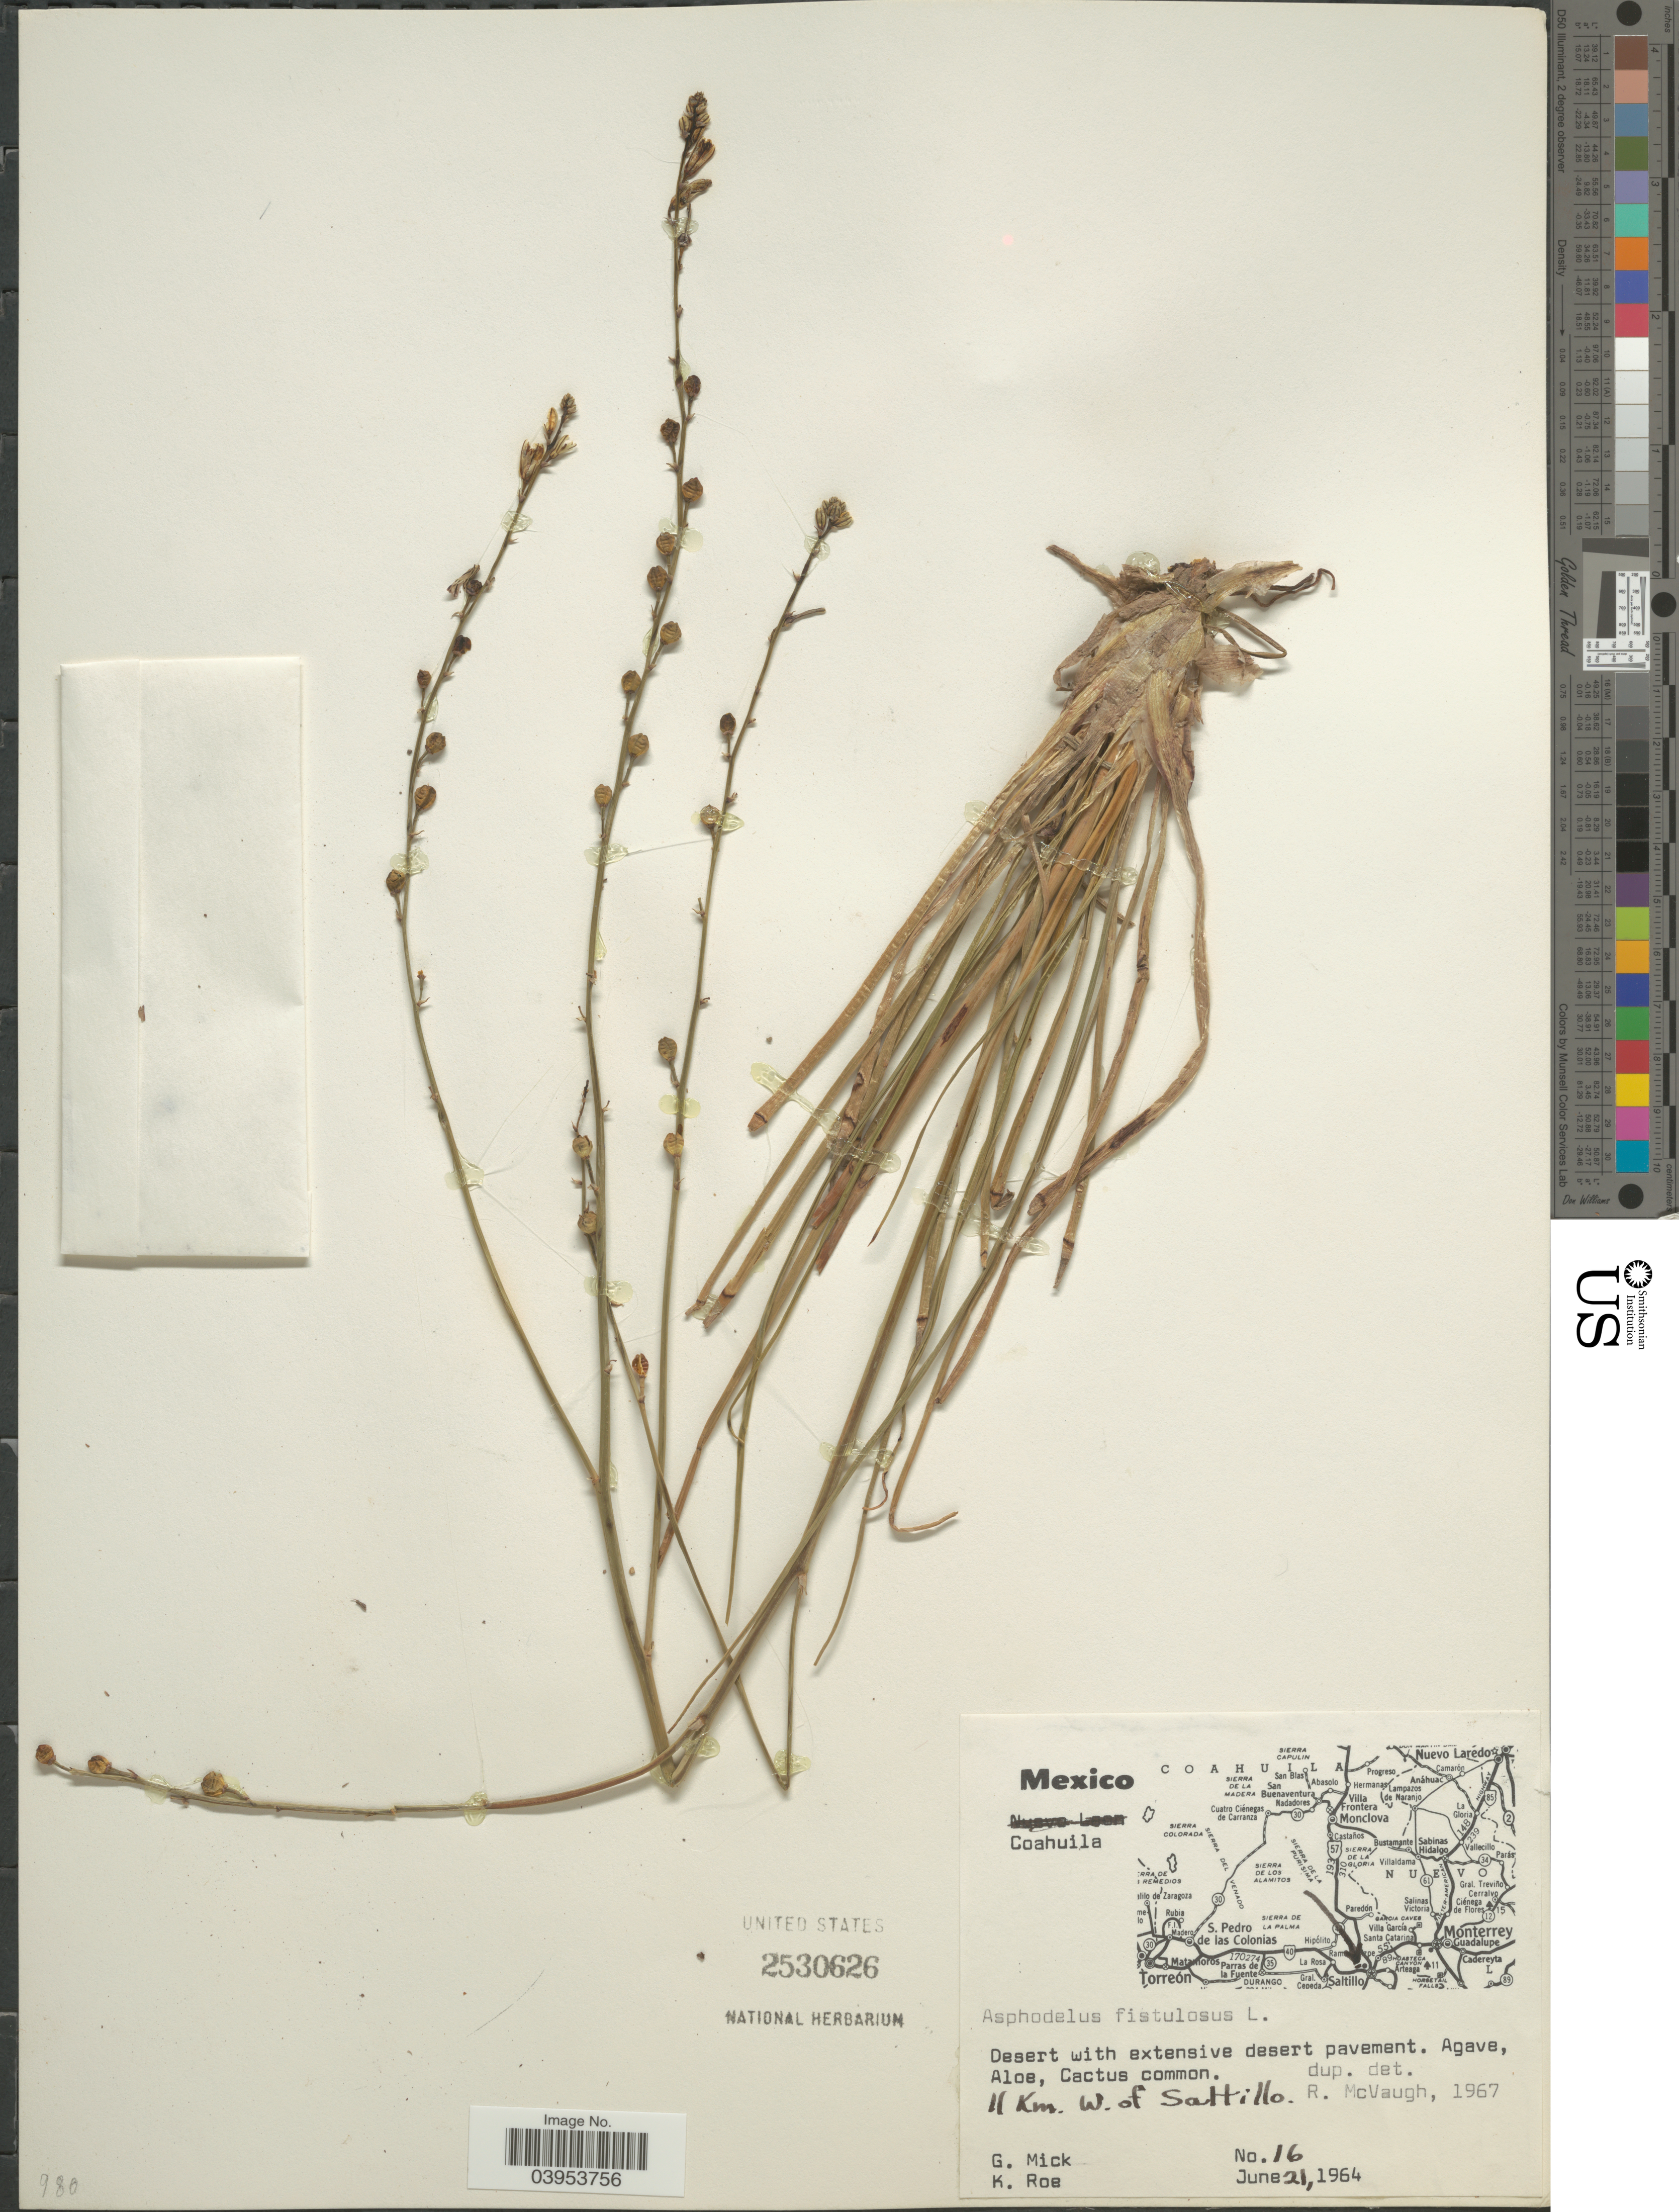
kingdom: Plantae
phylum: Tracheophyta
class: Liliopsida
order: Asparagales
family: Asphodelaceae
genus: Asphodelus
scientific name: Asphodelus fistulosus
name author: L.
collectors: G. Mick & K. Roe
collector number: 16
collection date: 1964-06-21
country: Mexico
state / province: Coahuila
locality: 11 Km. W. of Saltillo.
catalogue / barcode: US 2530626